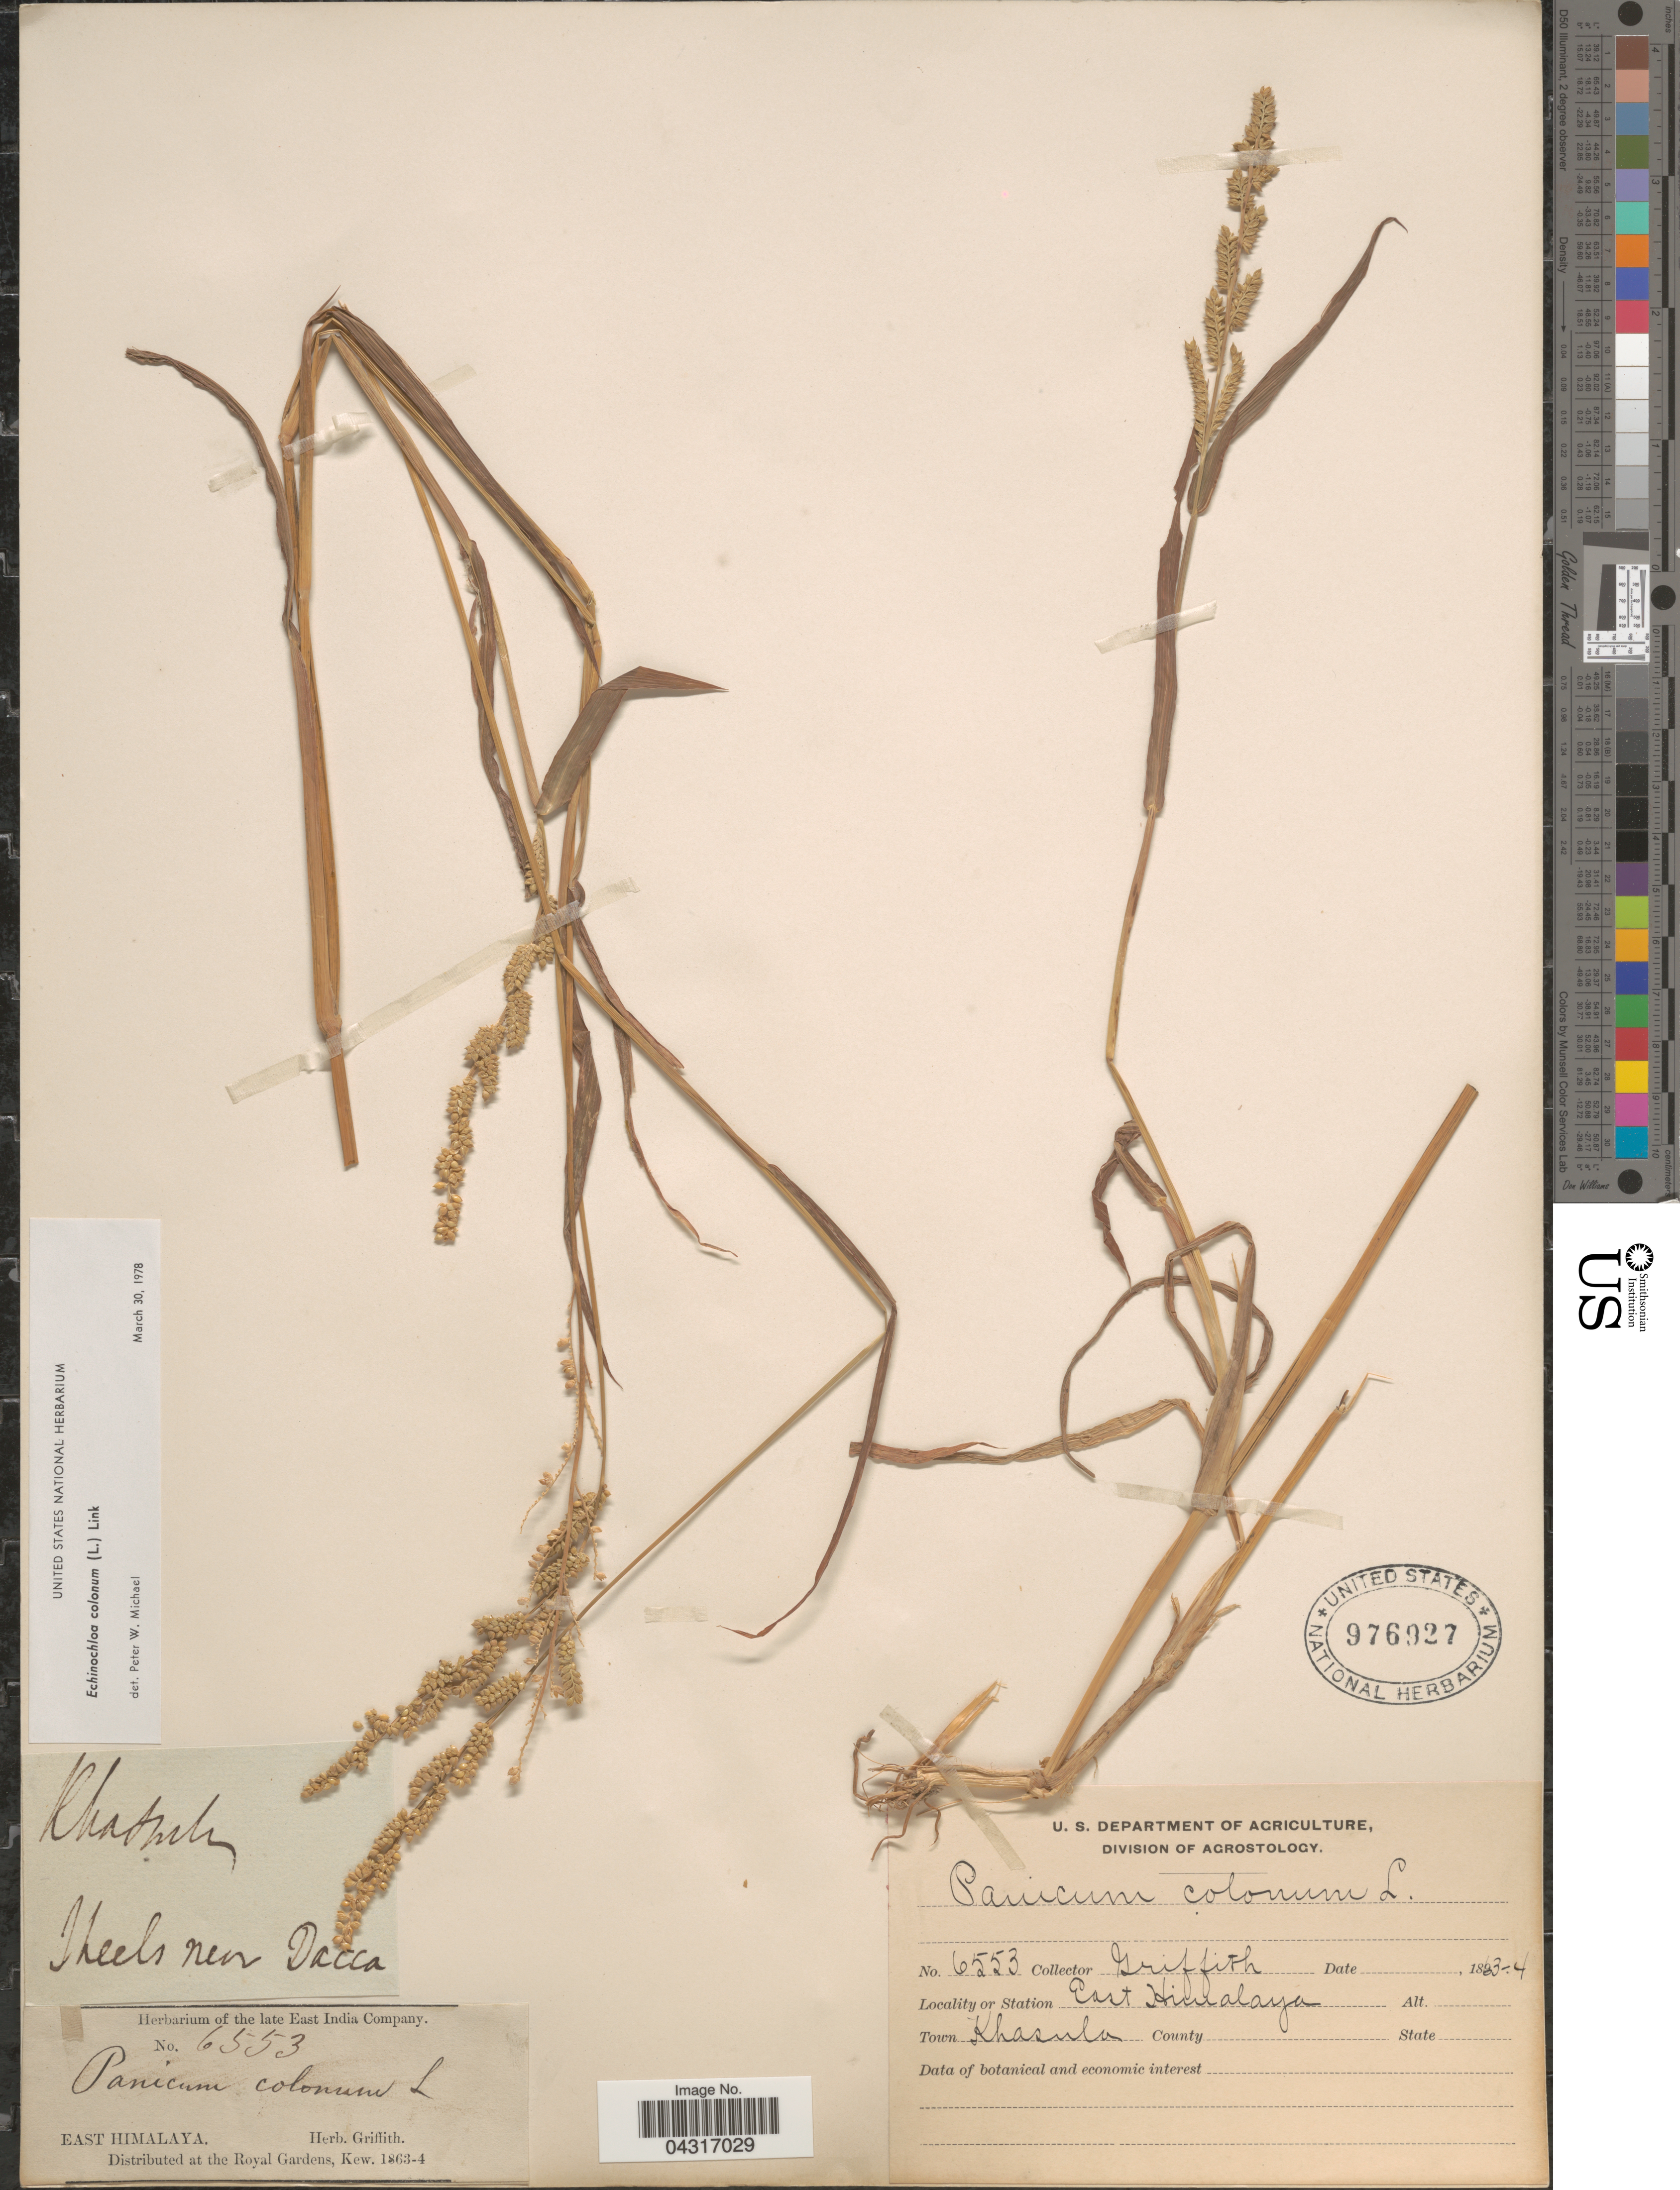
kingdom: Plantae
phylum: Tracheophyta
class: Liliopsida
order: Poales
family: Poaceae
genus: Echinochloa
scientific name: Echinochloa colona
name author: (L.) Link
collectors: -. Griffith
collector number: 6553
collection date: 1863/1864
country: India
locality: Station East Himalaya. Town Khasula. Theels [interpreted] near Dacca.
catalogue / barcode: US 976927